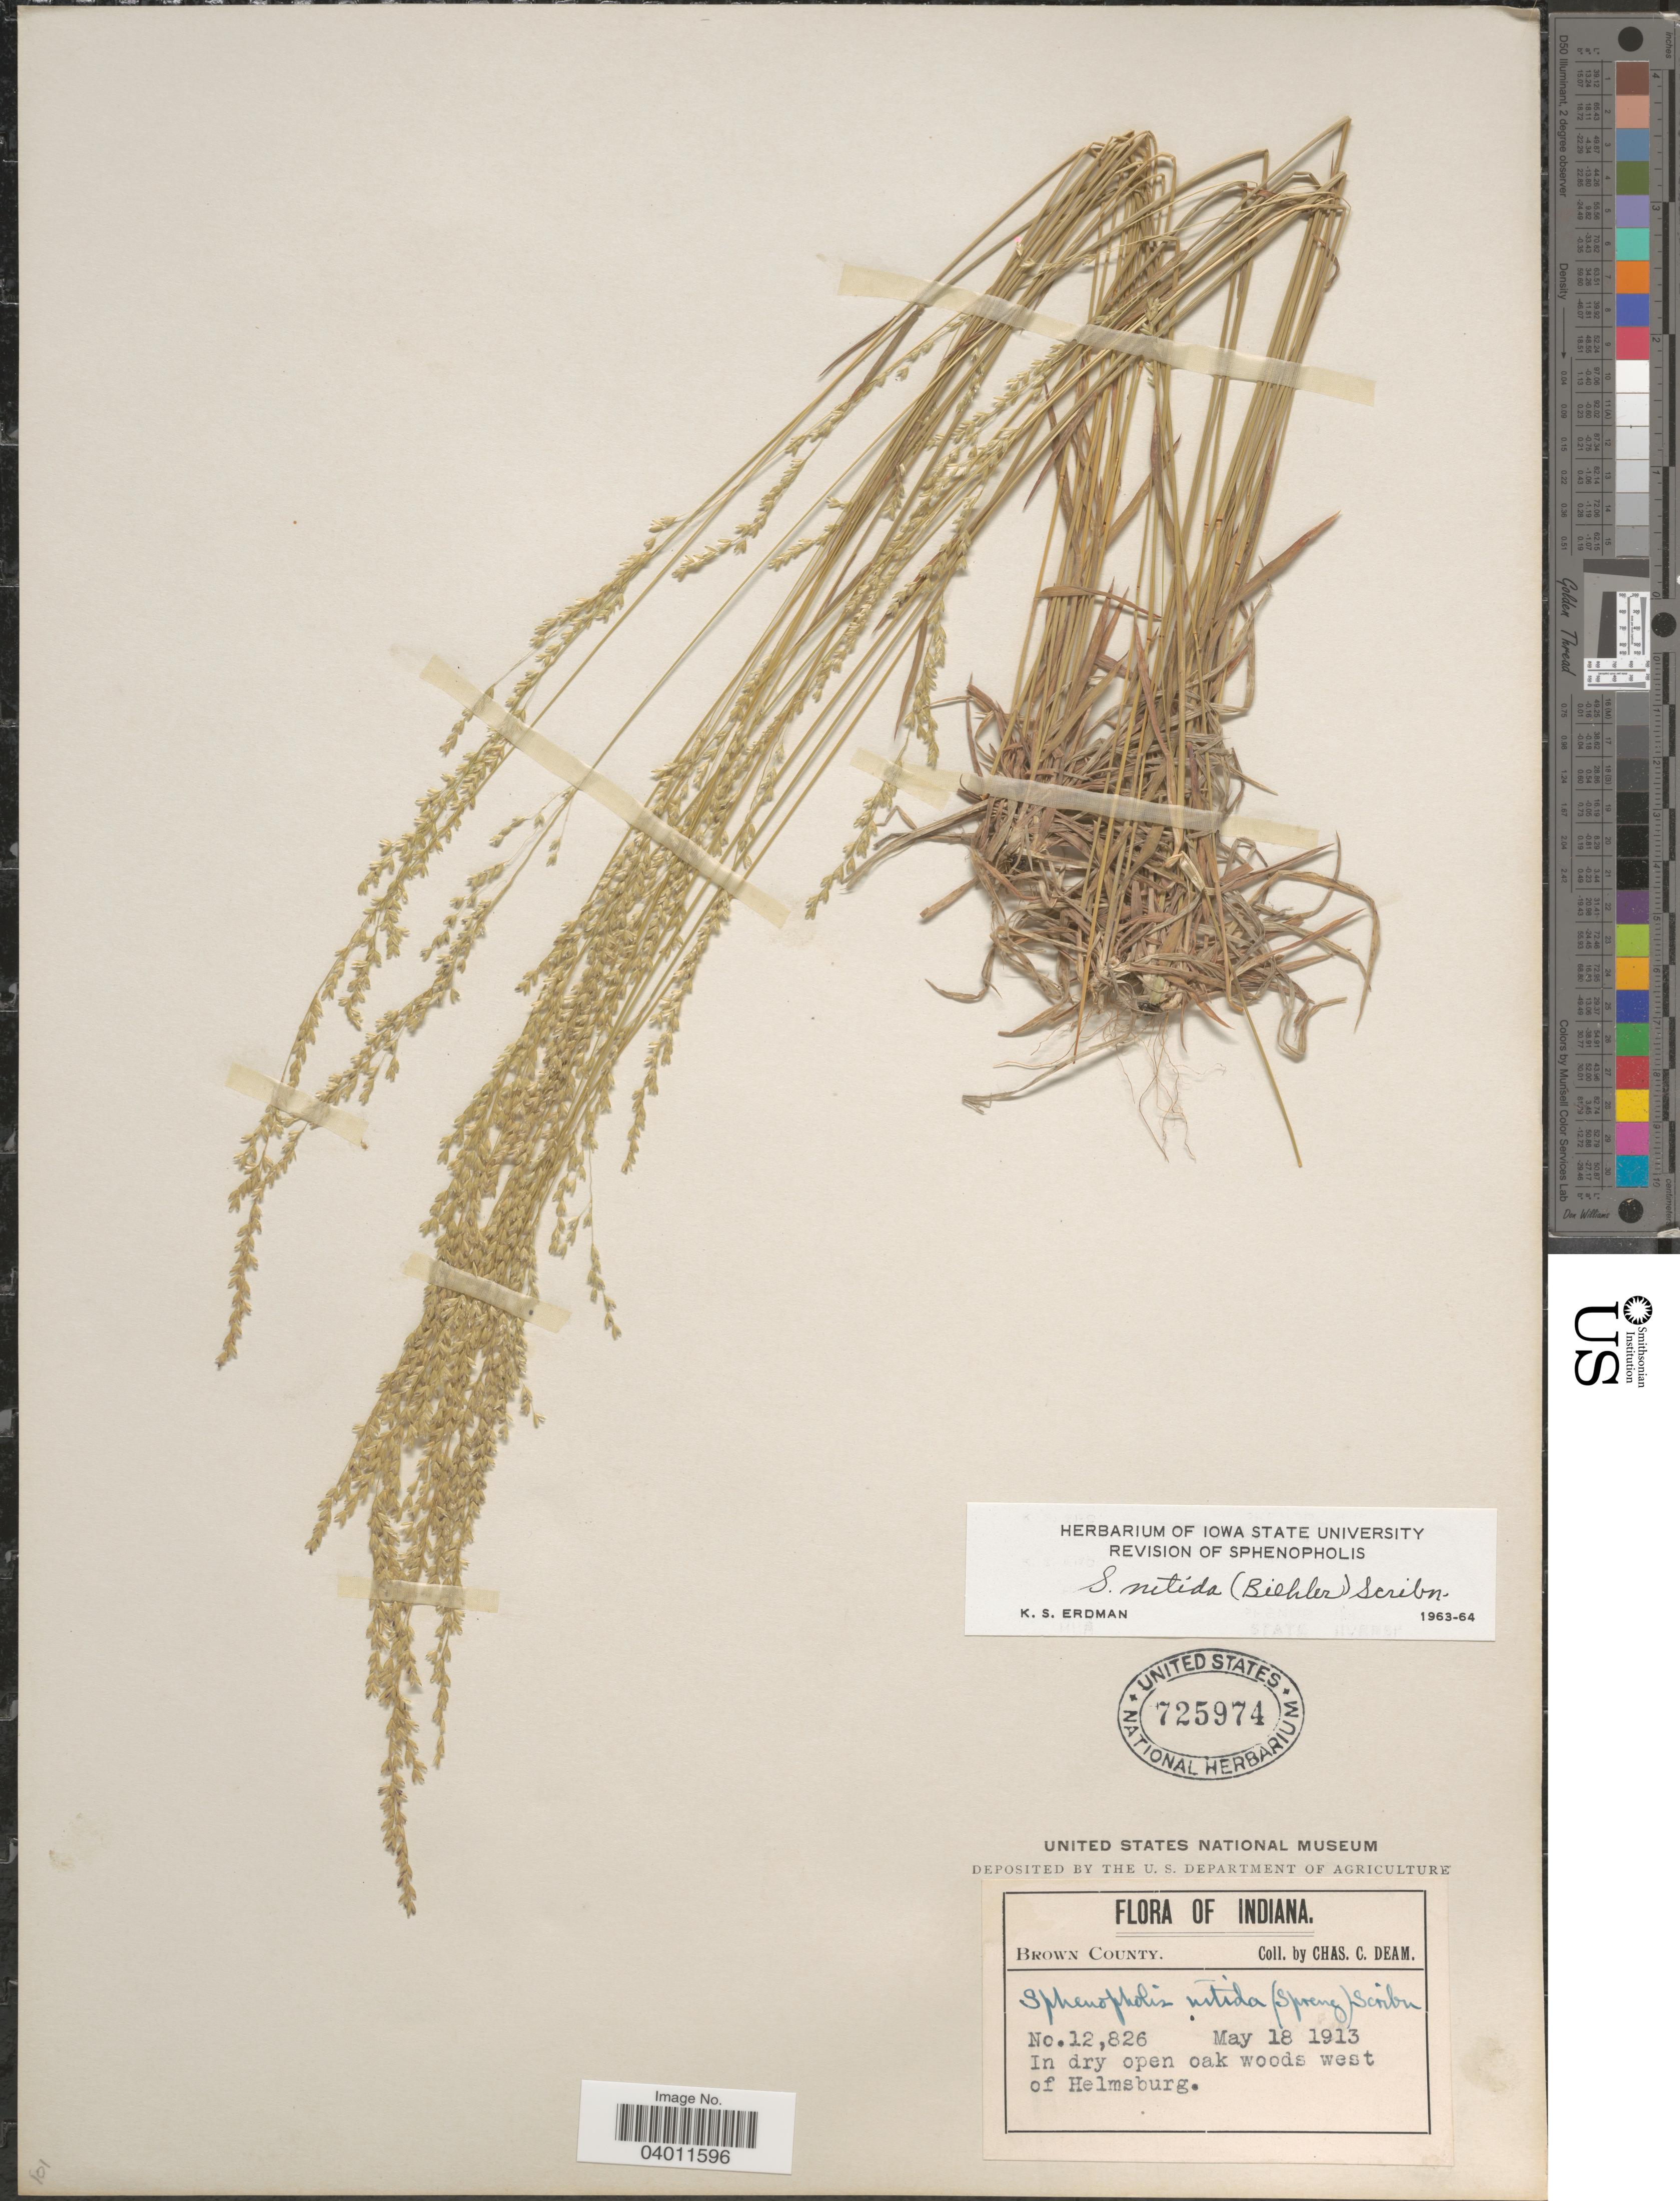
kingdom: Plantae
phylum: Tracheophyta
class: Liliopsida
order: Poales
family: Poaceae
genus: Sphenopholis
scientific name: Sphenopholis nitida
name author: (Biehler) Scribn.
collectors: C. C. Deam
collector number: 12826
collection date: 1913-05-18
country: United States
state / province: Indiana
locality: Brown County. In dry open oak woods west of Helmsburg.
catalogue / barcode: US 725974